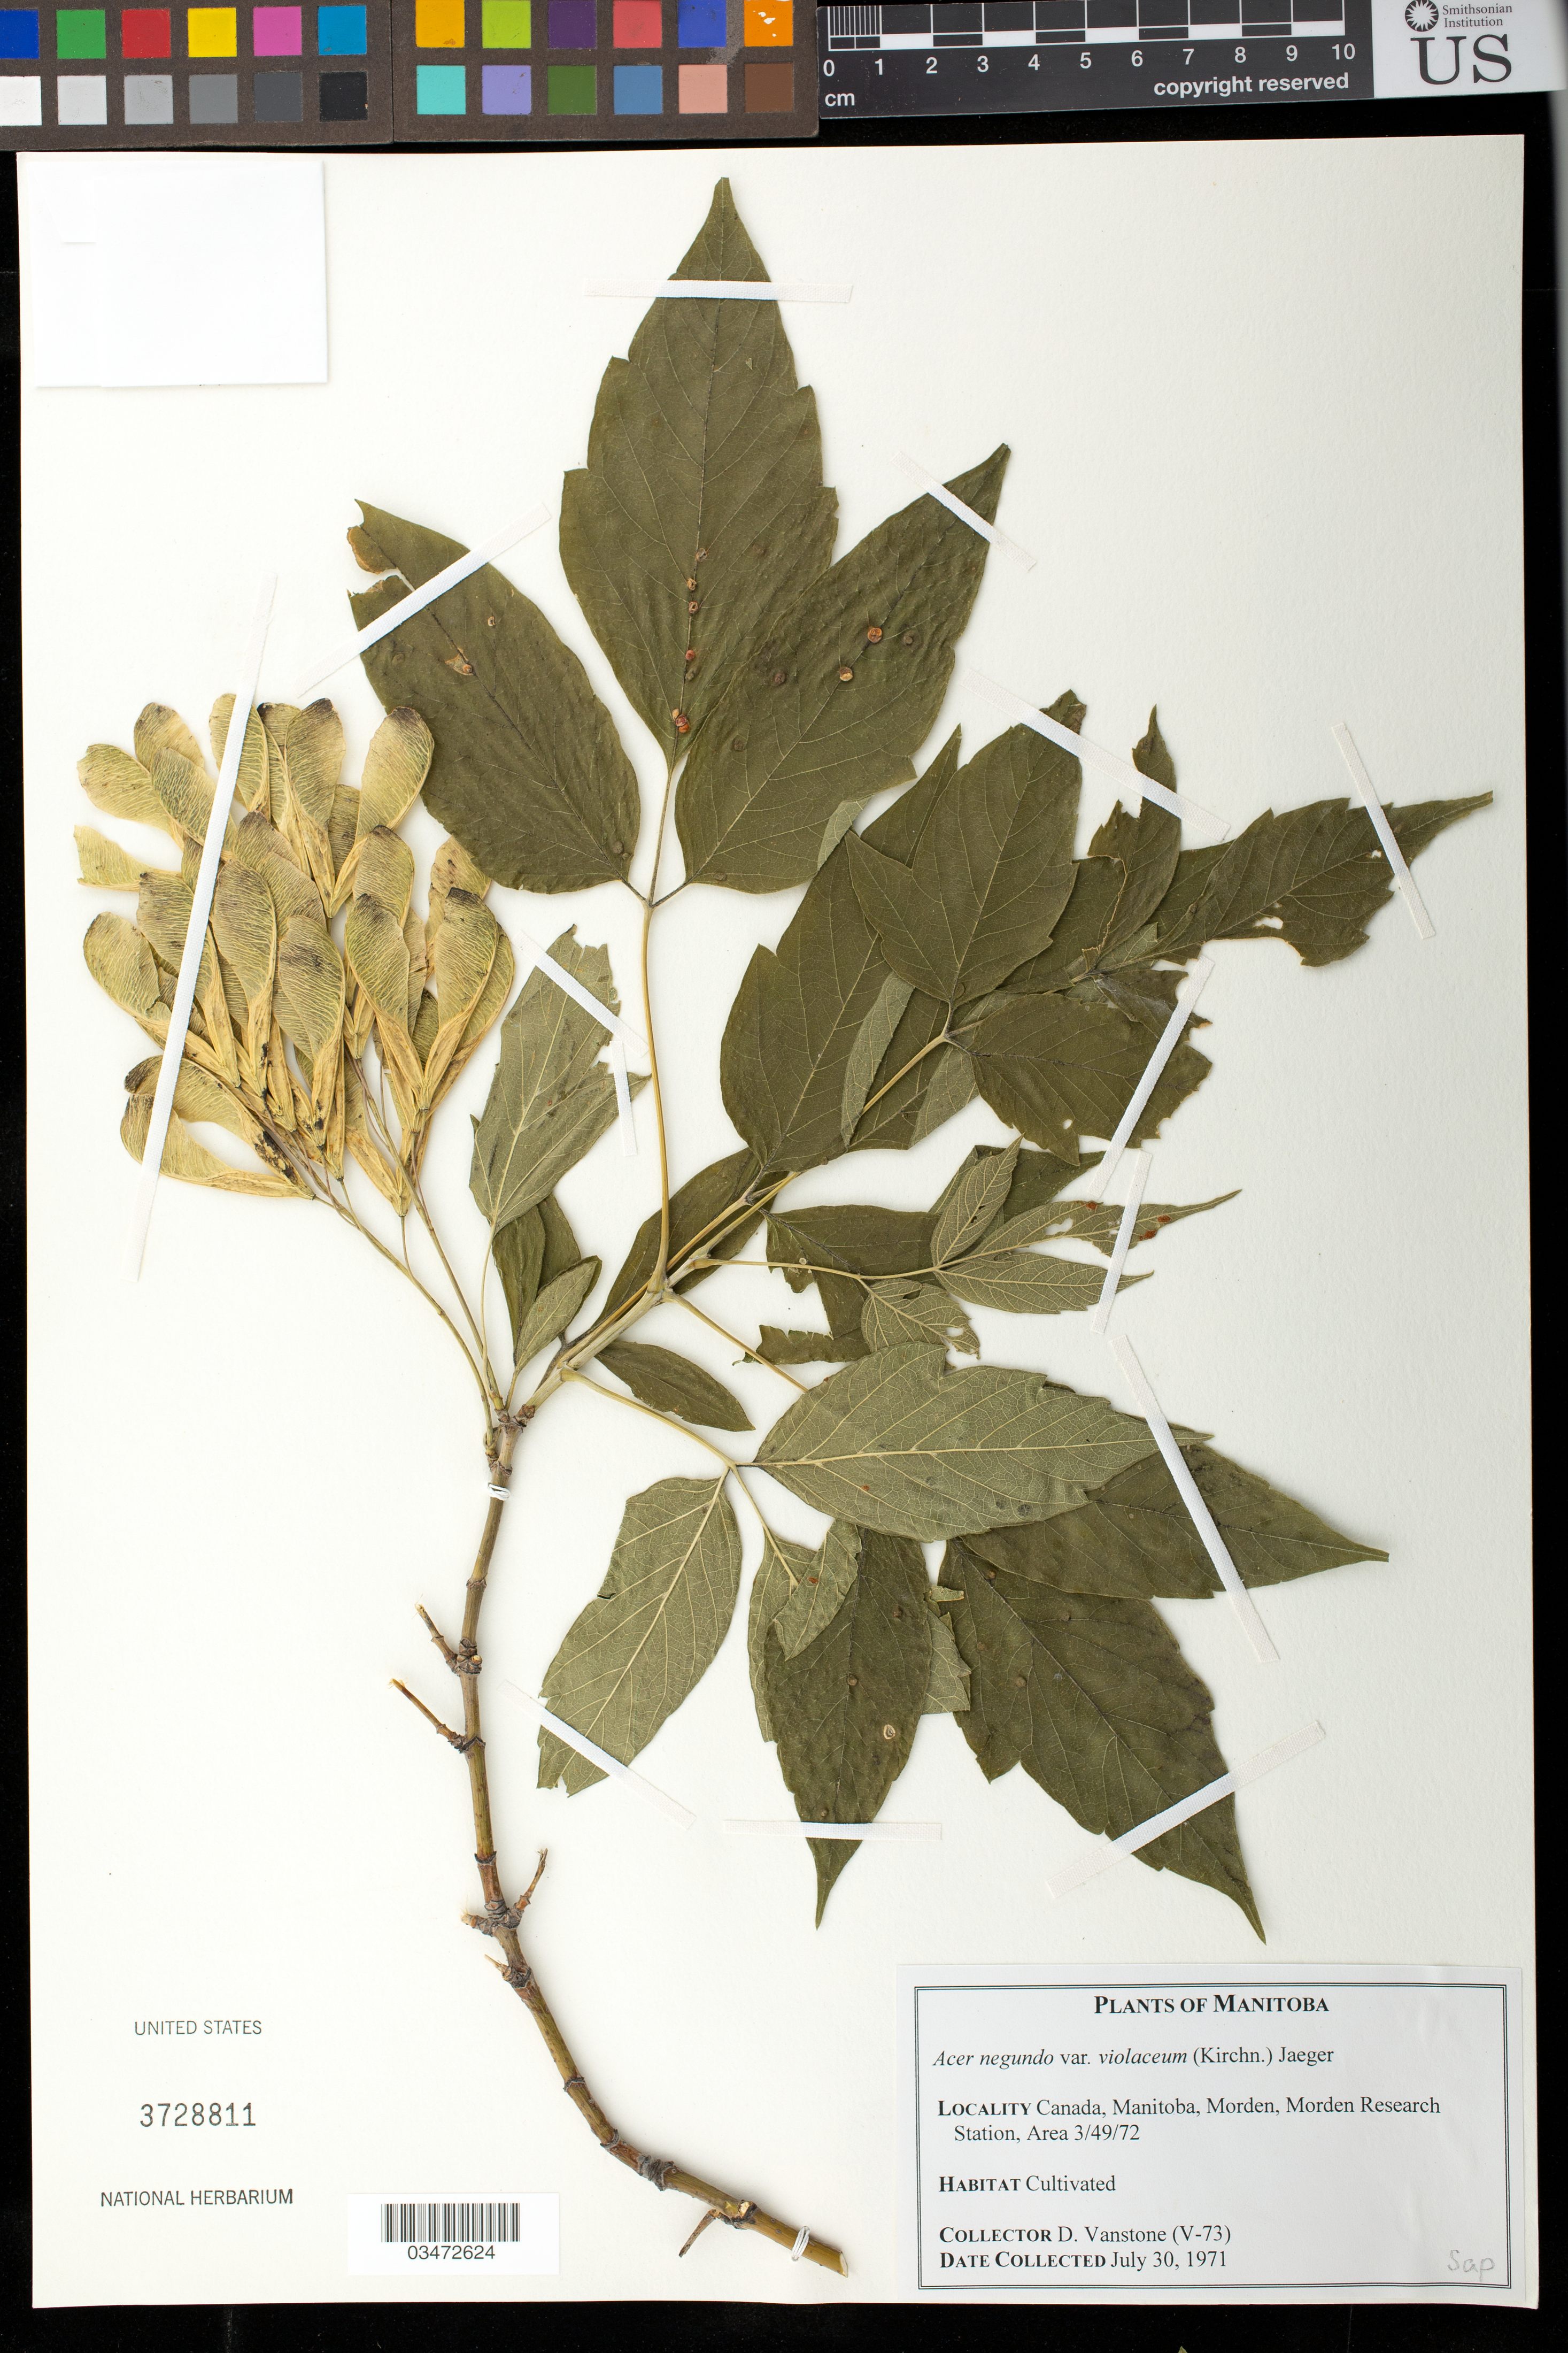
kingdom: Plantae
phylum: Tracheophyta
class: Magnoliopsida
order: Sapindales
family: Sapindaceae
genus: Acer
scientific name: Acer negundo var. violaceum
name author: (Booth ex Loudon) H. Jaeger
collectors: D. Vanstone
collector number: V-73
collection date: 1971-07-30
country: Canada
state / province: Manitoba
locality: Canada, Manitoba, Morden, Morden Research Station, Area 3/49/72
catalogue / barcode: US 3728811